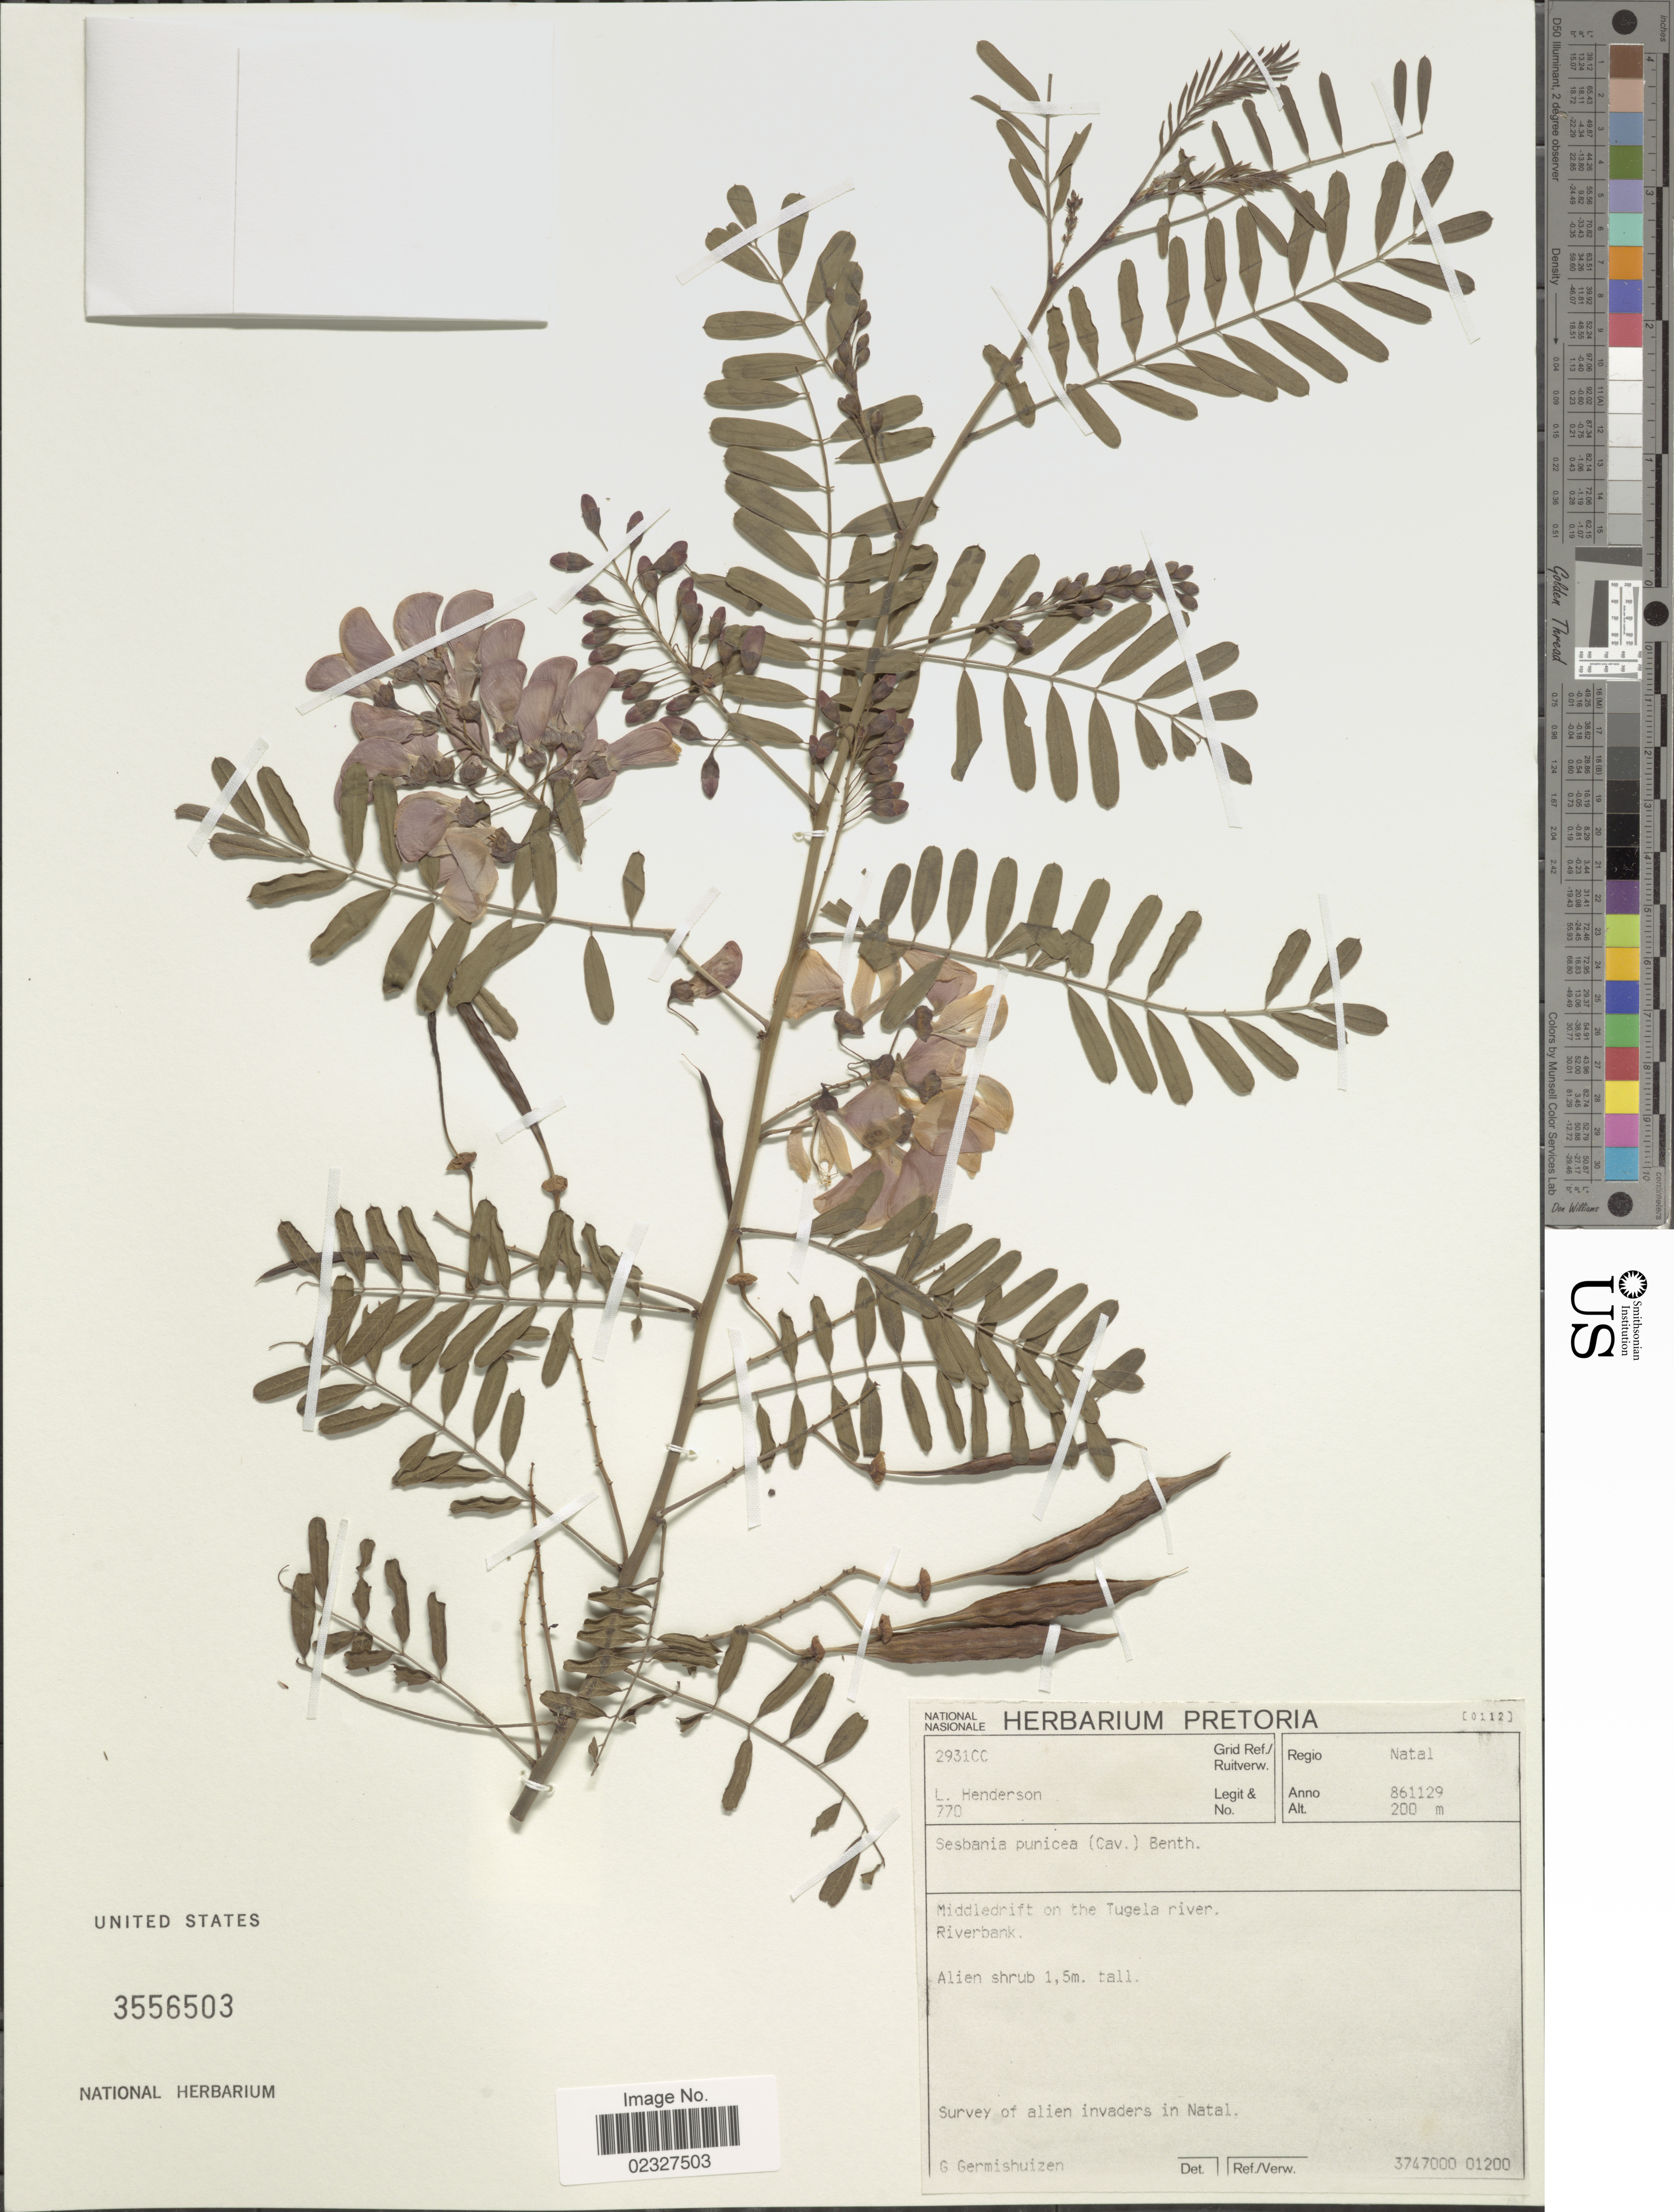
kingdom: Plantae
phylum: Tracheophyta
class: Magnoliopsida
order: Fabales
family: Fabaceae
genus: Sesbania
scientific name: Sesbania punicea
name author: (Cav.) Benth.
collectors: L. Henderson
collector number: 770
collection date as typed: Transcribed d/m/y: 29/11/86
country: South Africa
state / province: KwaZulu-Natal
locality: Natal, Middledrift on the Tugela river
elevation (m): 200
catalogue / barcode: US 3556503